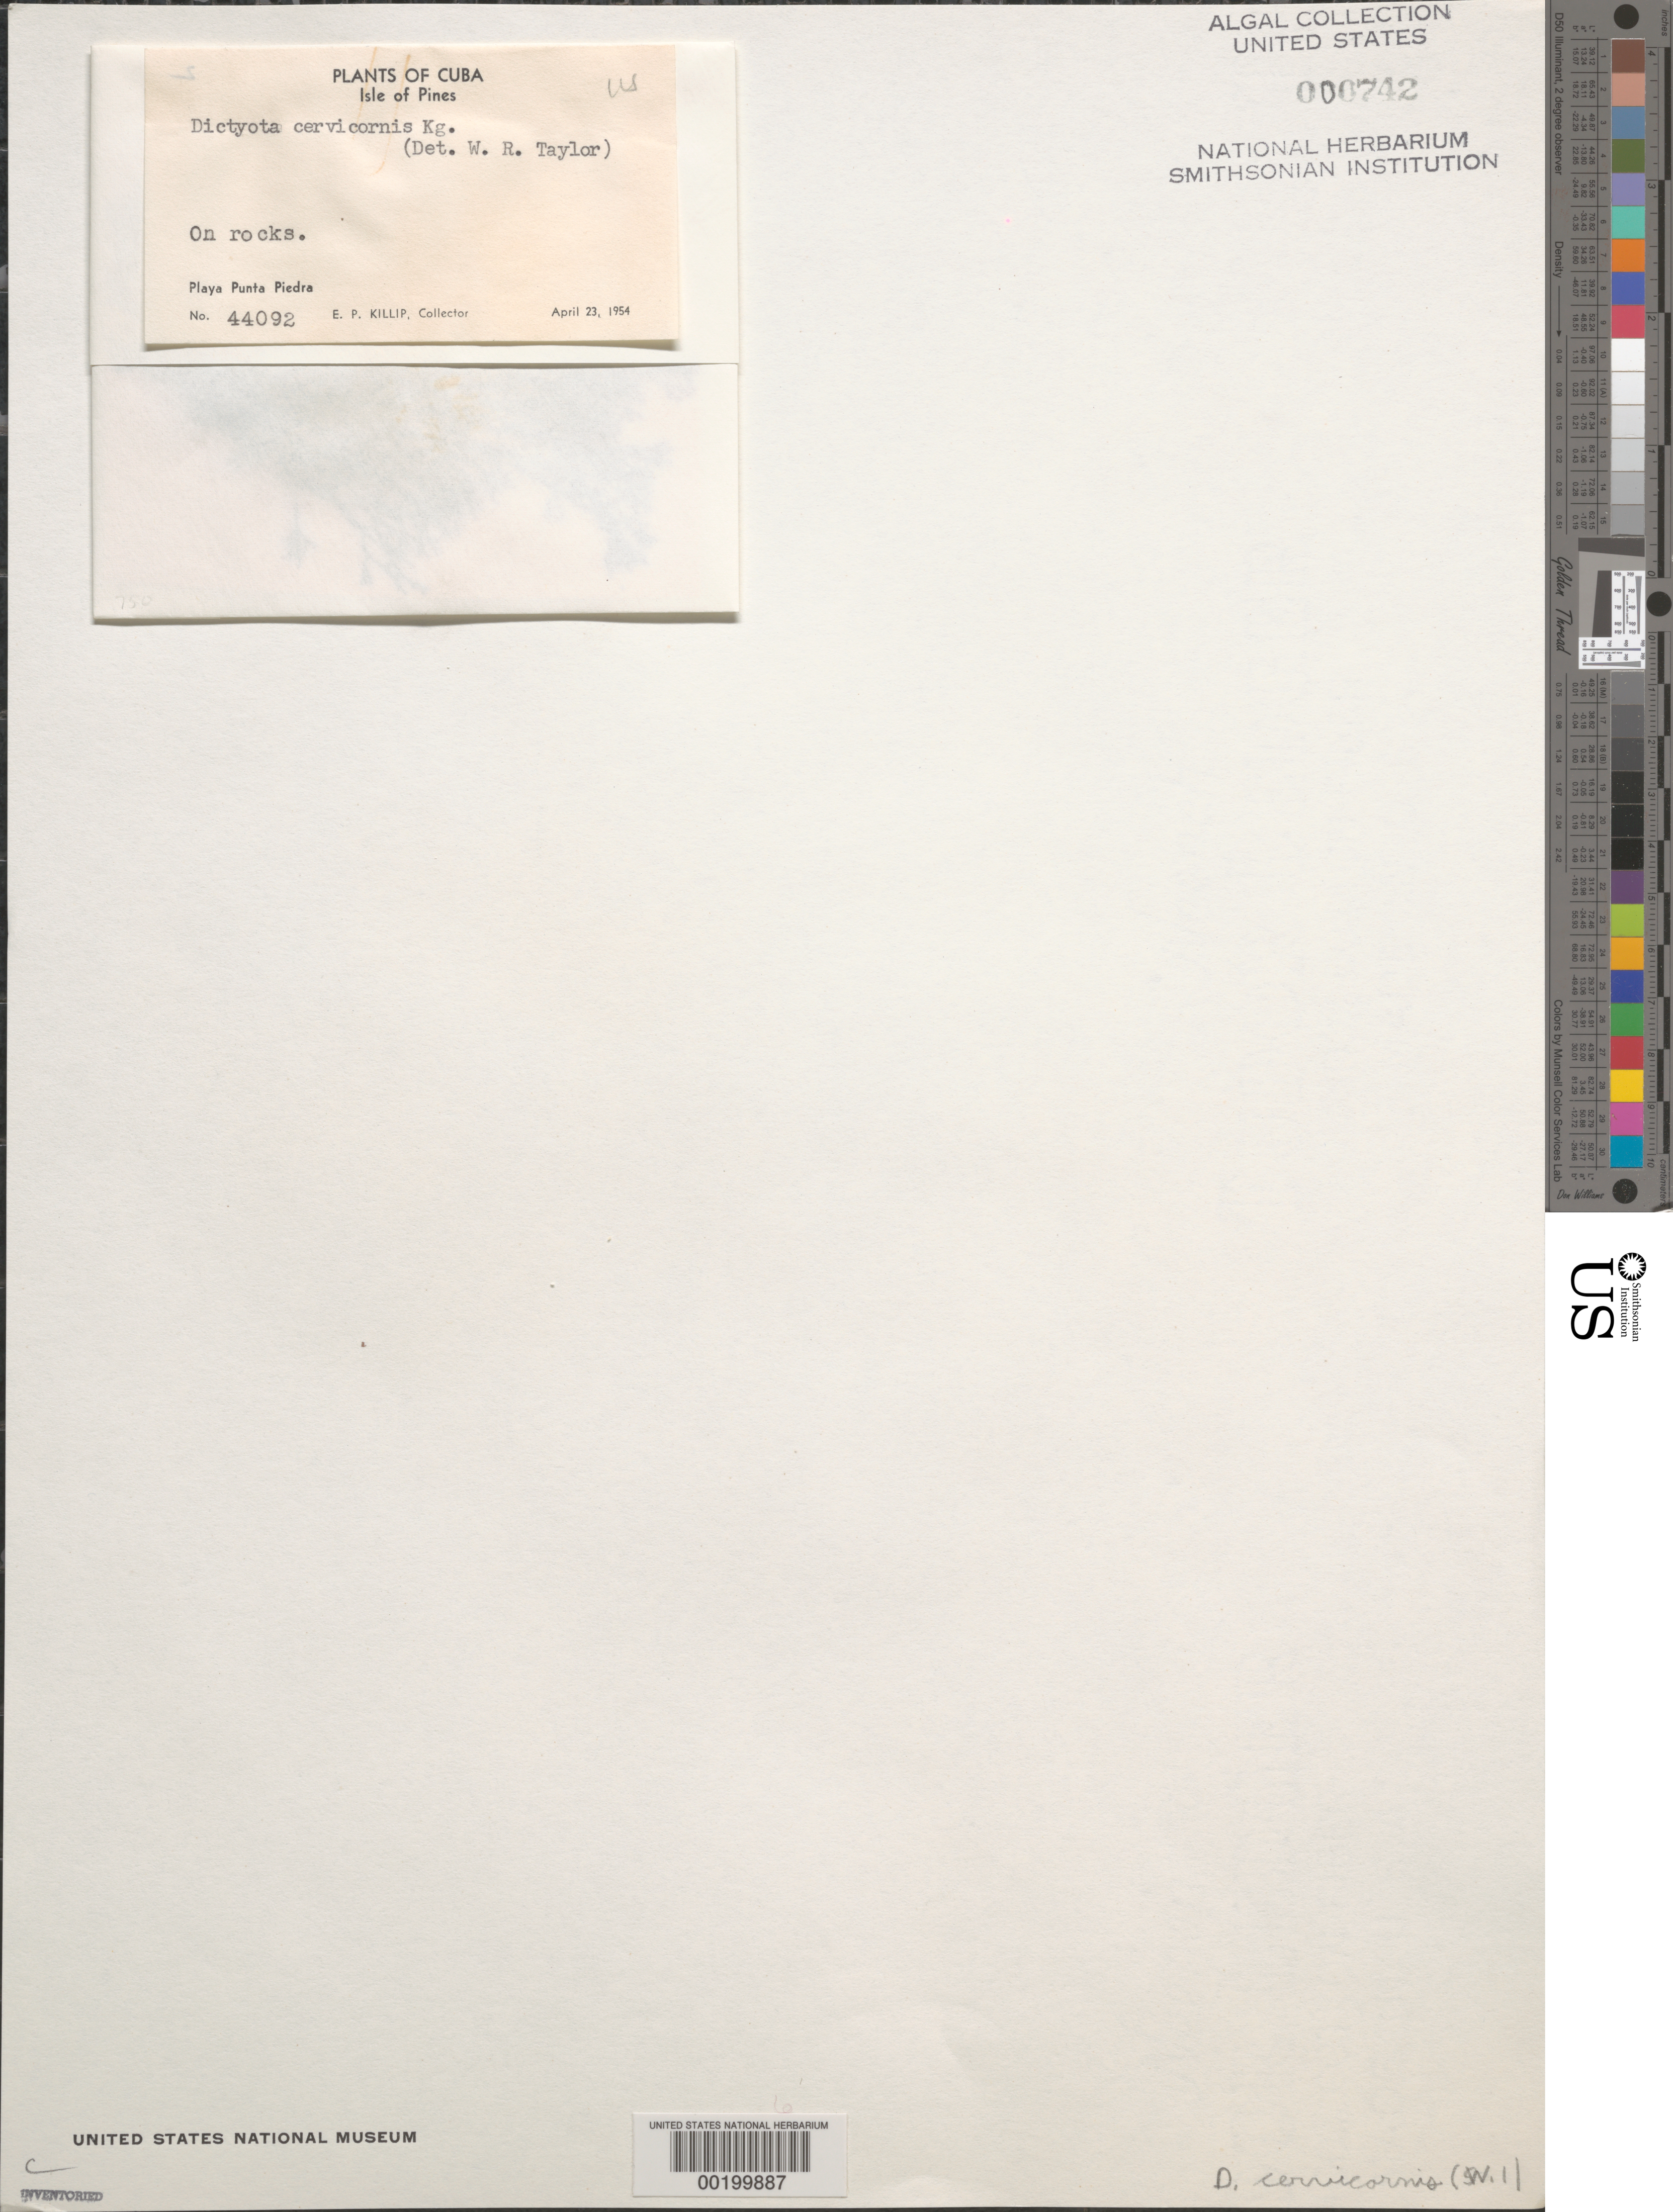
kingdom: Chromista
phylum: Ochrophyta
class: Phaeophyceae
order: Dictyotales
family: Dictyotaceae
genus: Dictyota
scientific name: Dictyota cervicornis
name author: Kütz.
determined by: Taylor, William R.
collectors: E. P. Killip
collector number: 44092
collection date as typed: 23 Apr 1954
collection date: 1954-04-23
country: Cuba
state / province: Isla de La Juventud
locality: Playa punta piedra, isle of youth (isle of pines)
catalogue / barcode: US 742